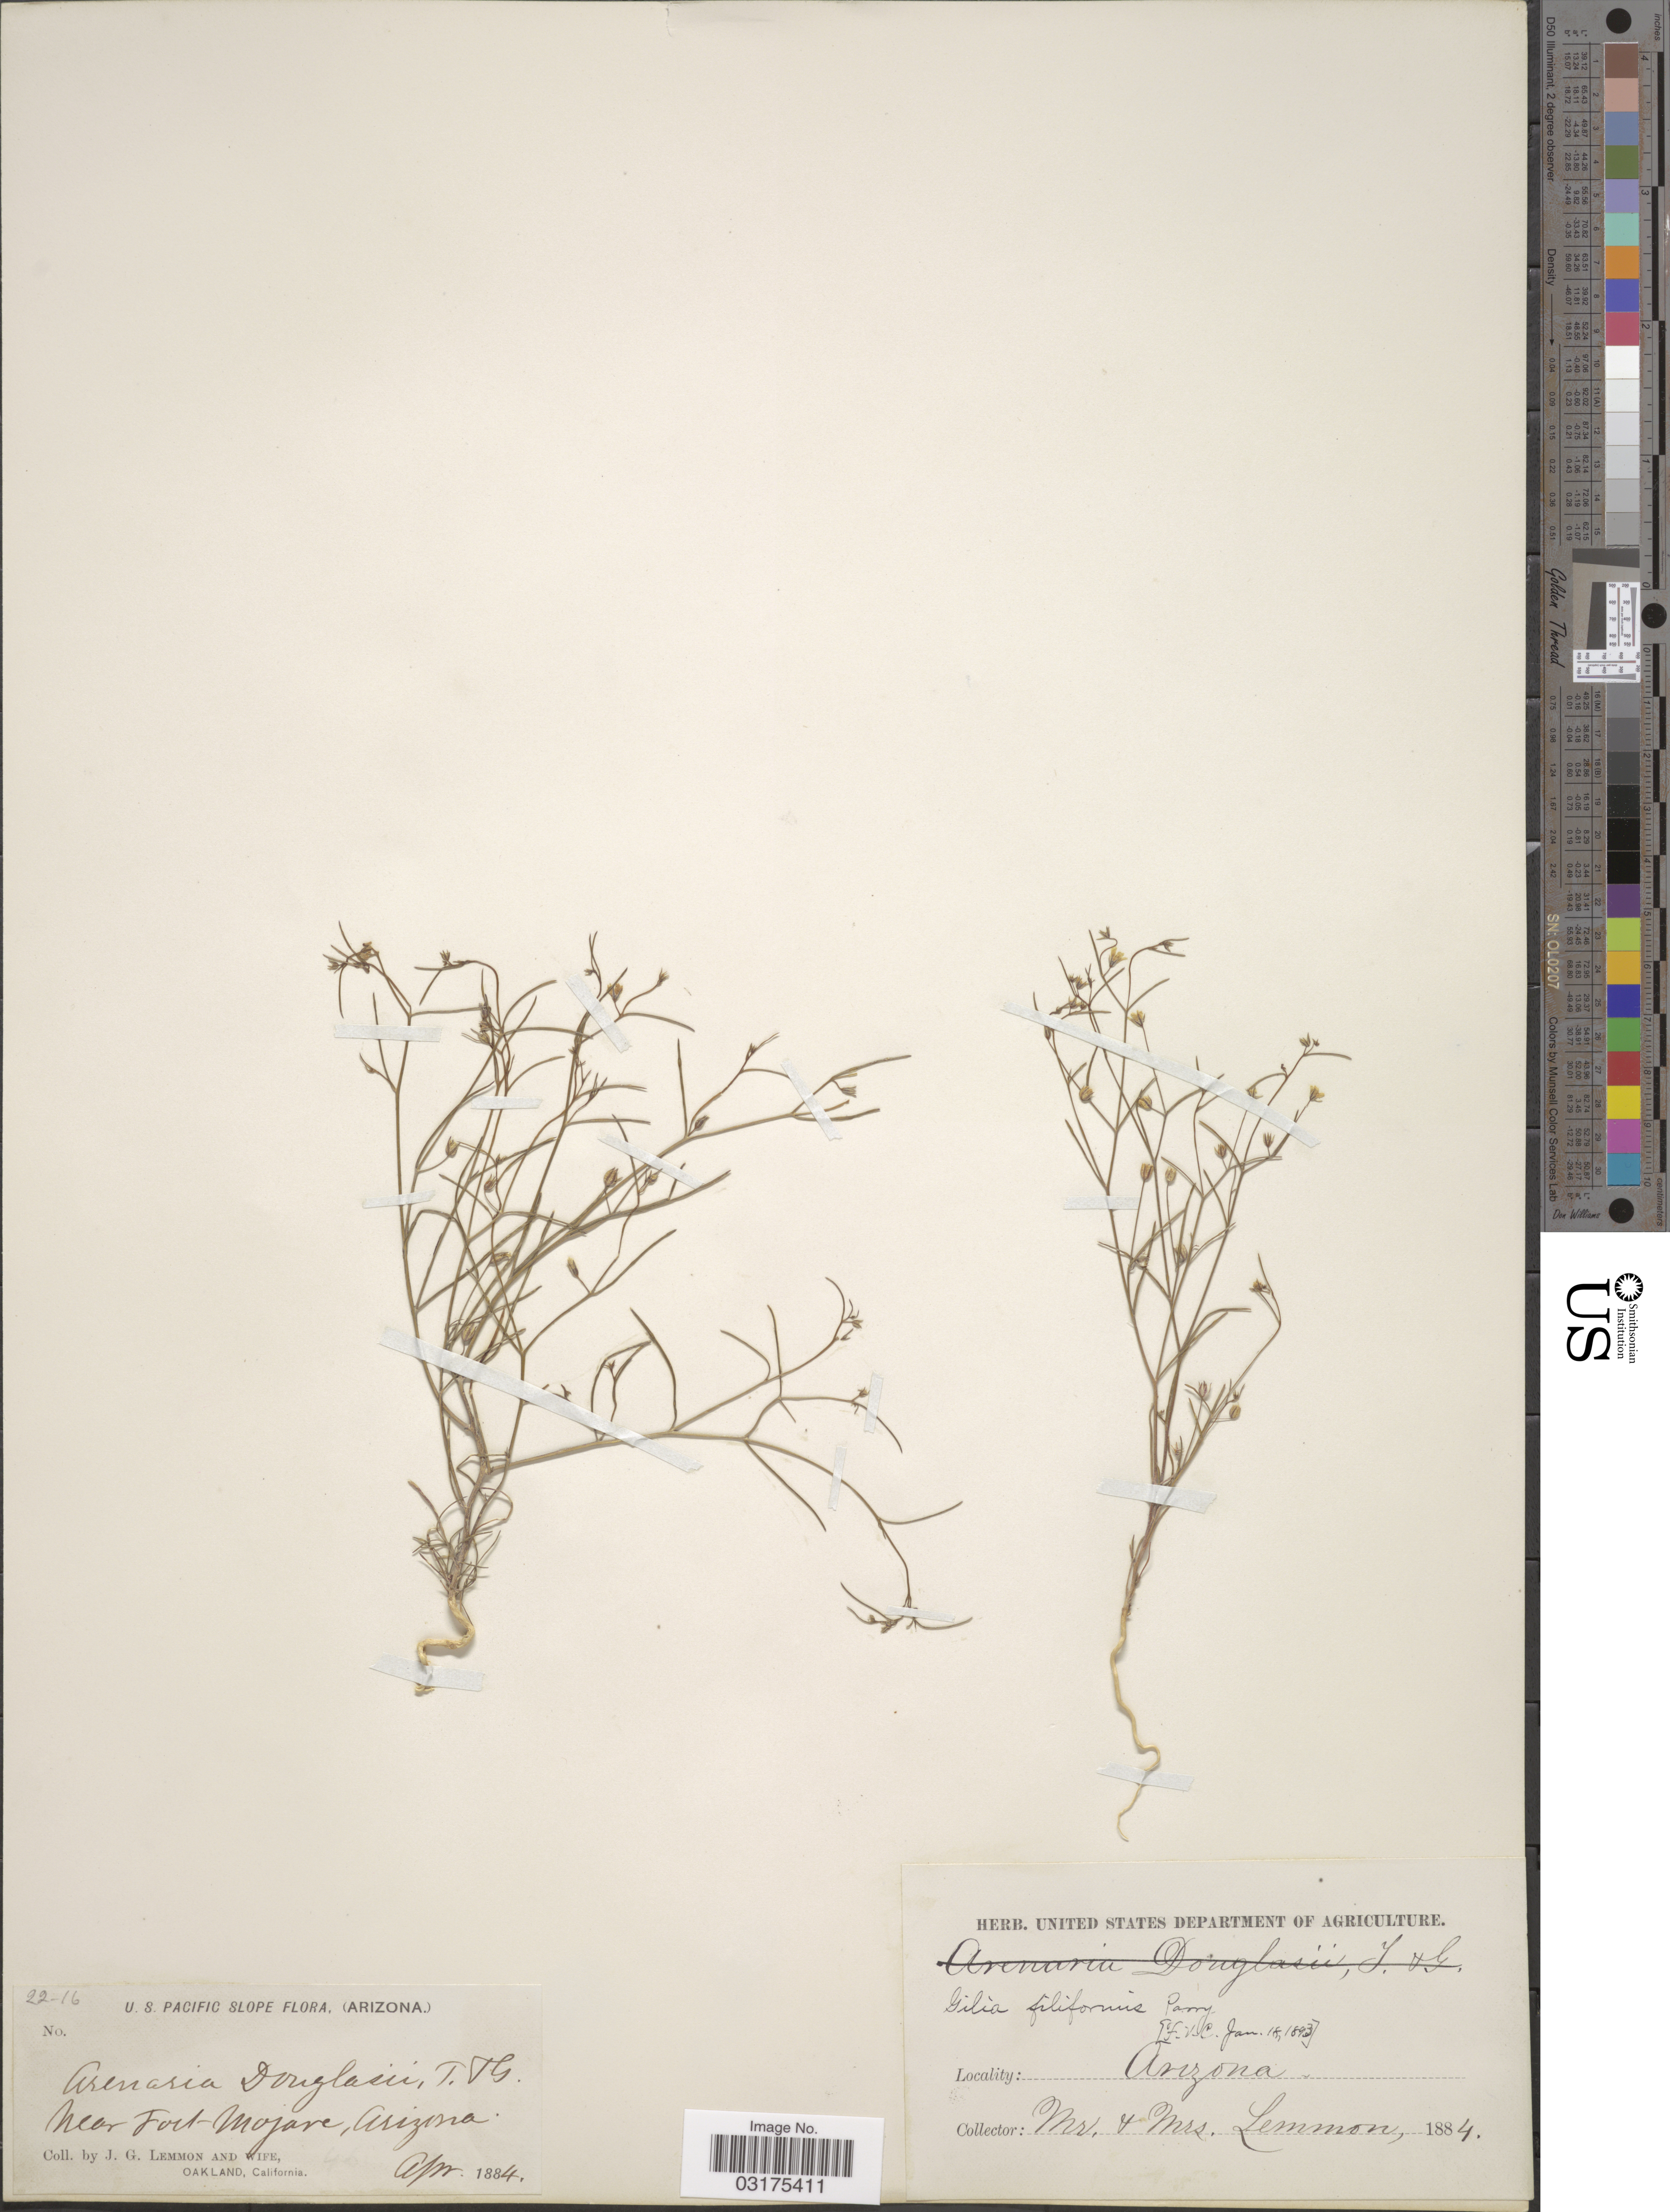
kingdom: Plantae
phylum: Tracheophyta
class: Magnoliopsida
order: Ericales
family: Polemoniaceae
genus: Linanthus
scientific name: Linanthus filiformis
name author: (Parry ex A. Gray) J.M. Porter & L.A. Johnson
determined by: Strong, Mark T., (BOT), Smithsonian Institution - National Museum of Natural History (UNITED STATES)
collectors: J. Lemmon & Mrs. J. G. Lemmon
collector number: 22-16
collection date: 1884-04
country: United States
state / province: Arizona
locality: Near Fort-Mojave, Arizona, U.S. Pacific Slope.